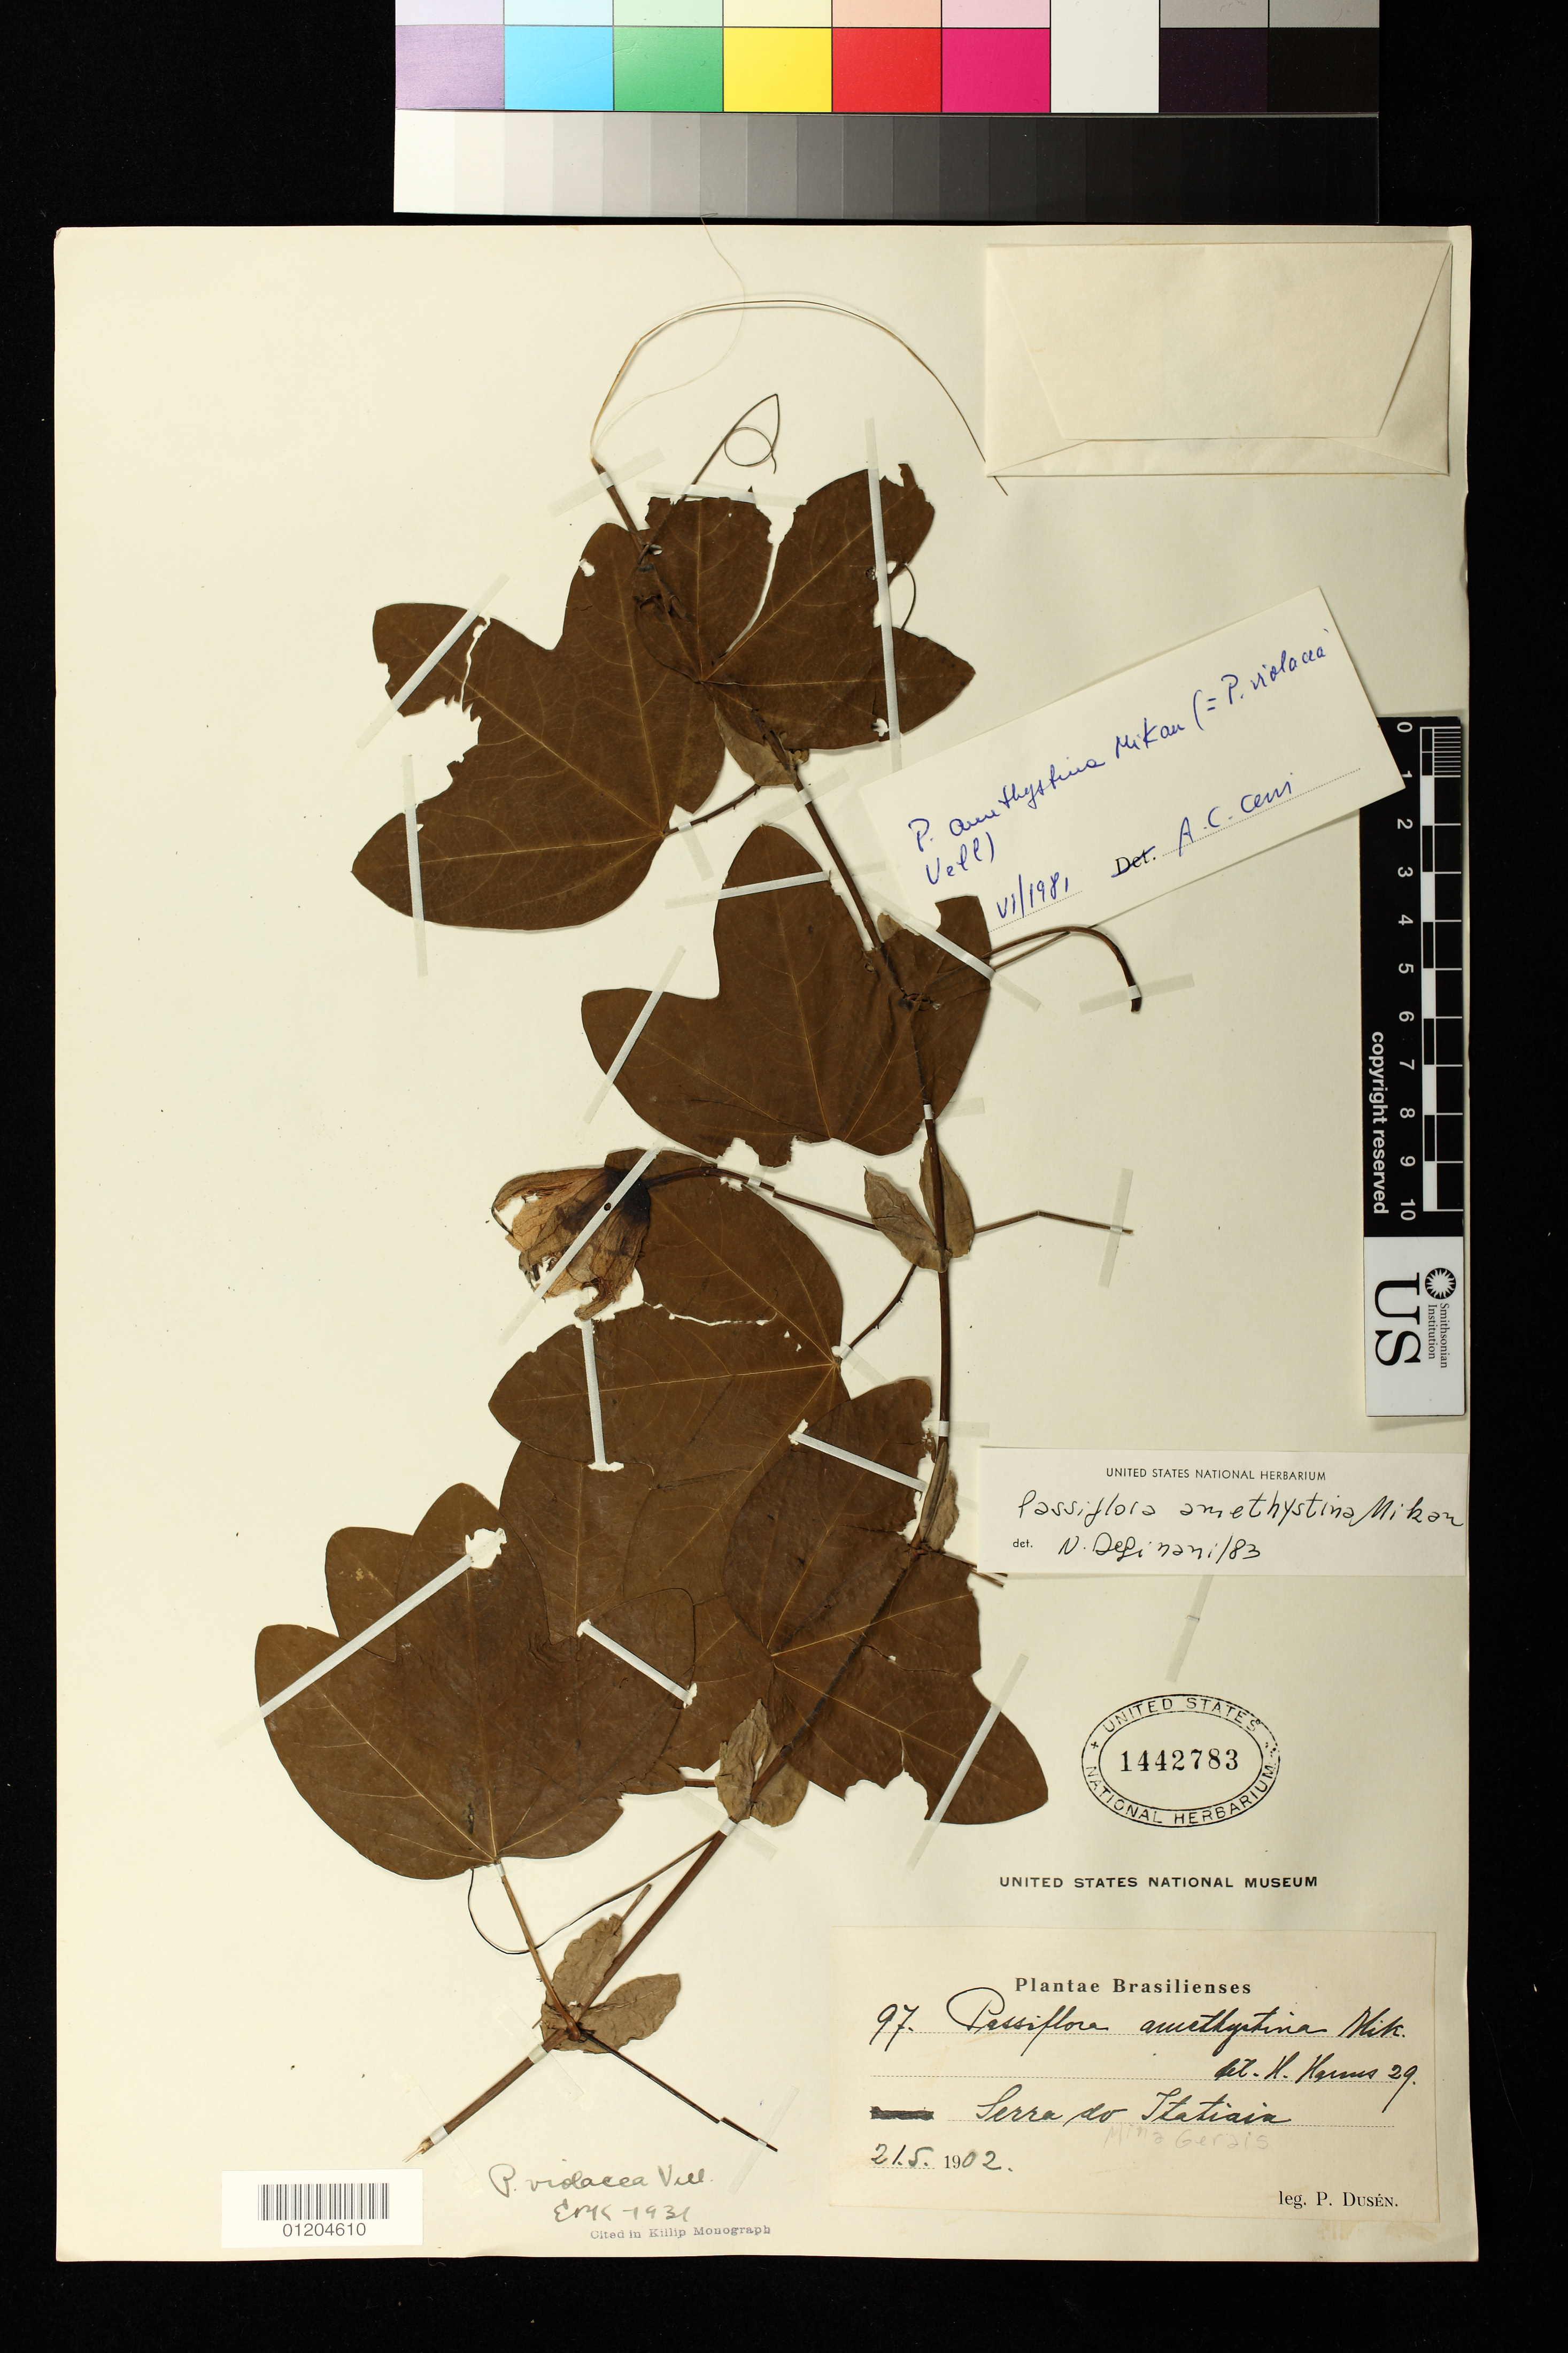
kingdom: Plantae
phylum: Tracheophyta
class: Magnoliopsida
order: Malpighiales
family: Passifloraceae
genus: Passiflora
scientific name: Passiflora amethystina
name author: J.C. Mikan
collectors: P. Dusén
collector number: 97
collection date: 1902-05-21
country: Brazil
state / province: Minas Gerais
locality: Serra do Itatiaia.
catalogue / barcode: US 1442783